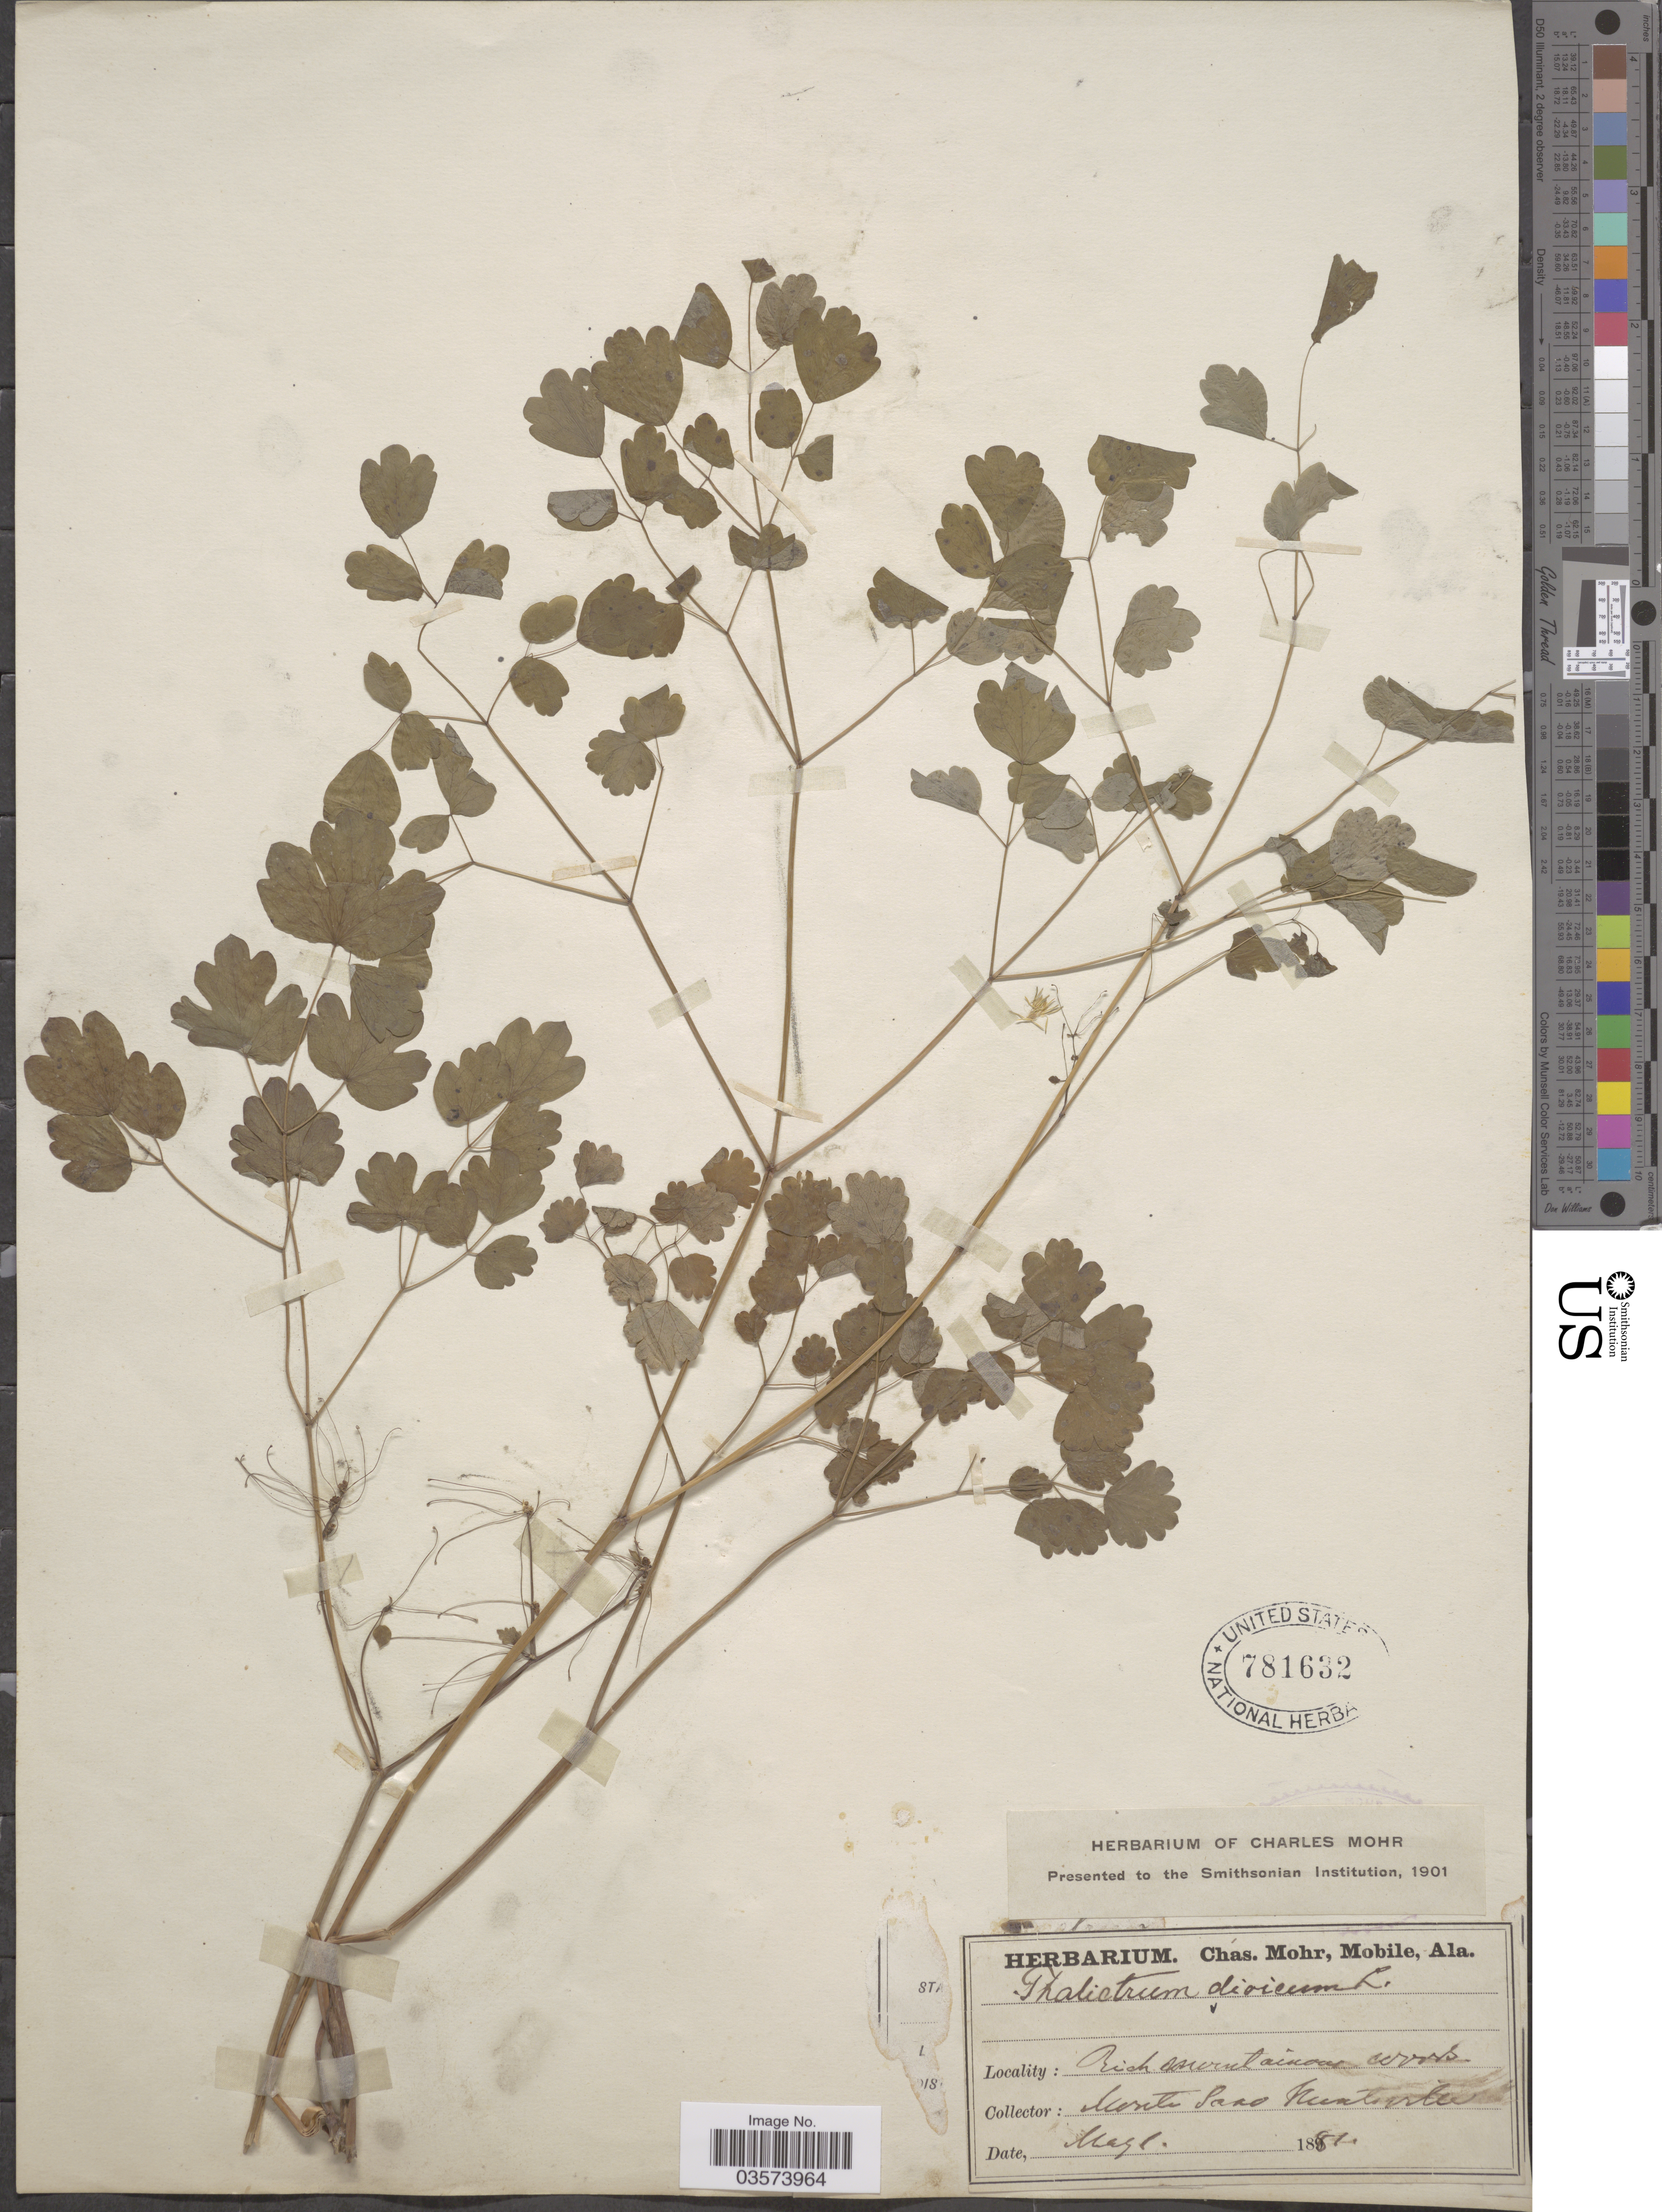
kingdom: Plantae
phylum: Tracheophyta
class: Magnoliopsida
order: Ranunculales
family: Ranunculaceae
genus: Thalictrum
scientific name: Thalictrum dioicum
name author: L.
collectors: ex herb. Charles Mohr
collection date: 1881-05-01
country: United States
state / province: Alabama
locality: Monte Sano Huntsville.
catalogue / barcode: US 781632